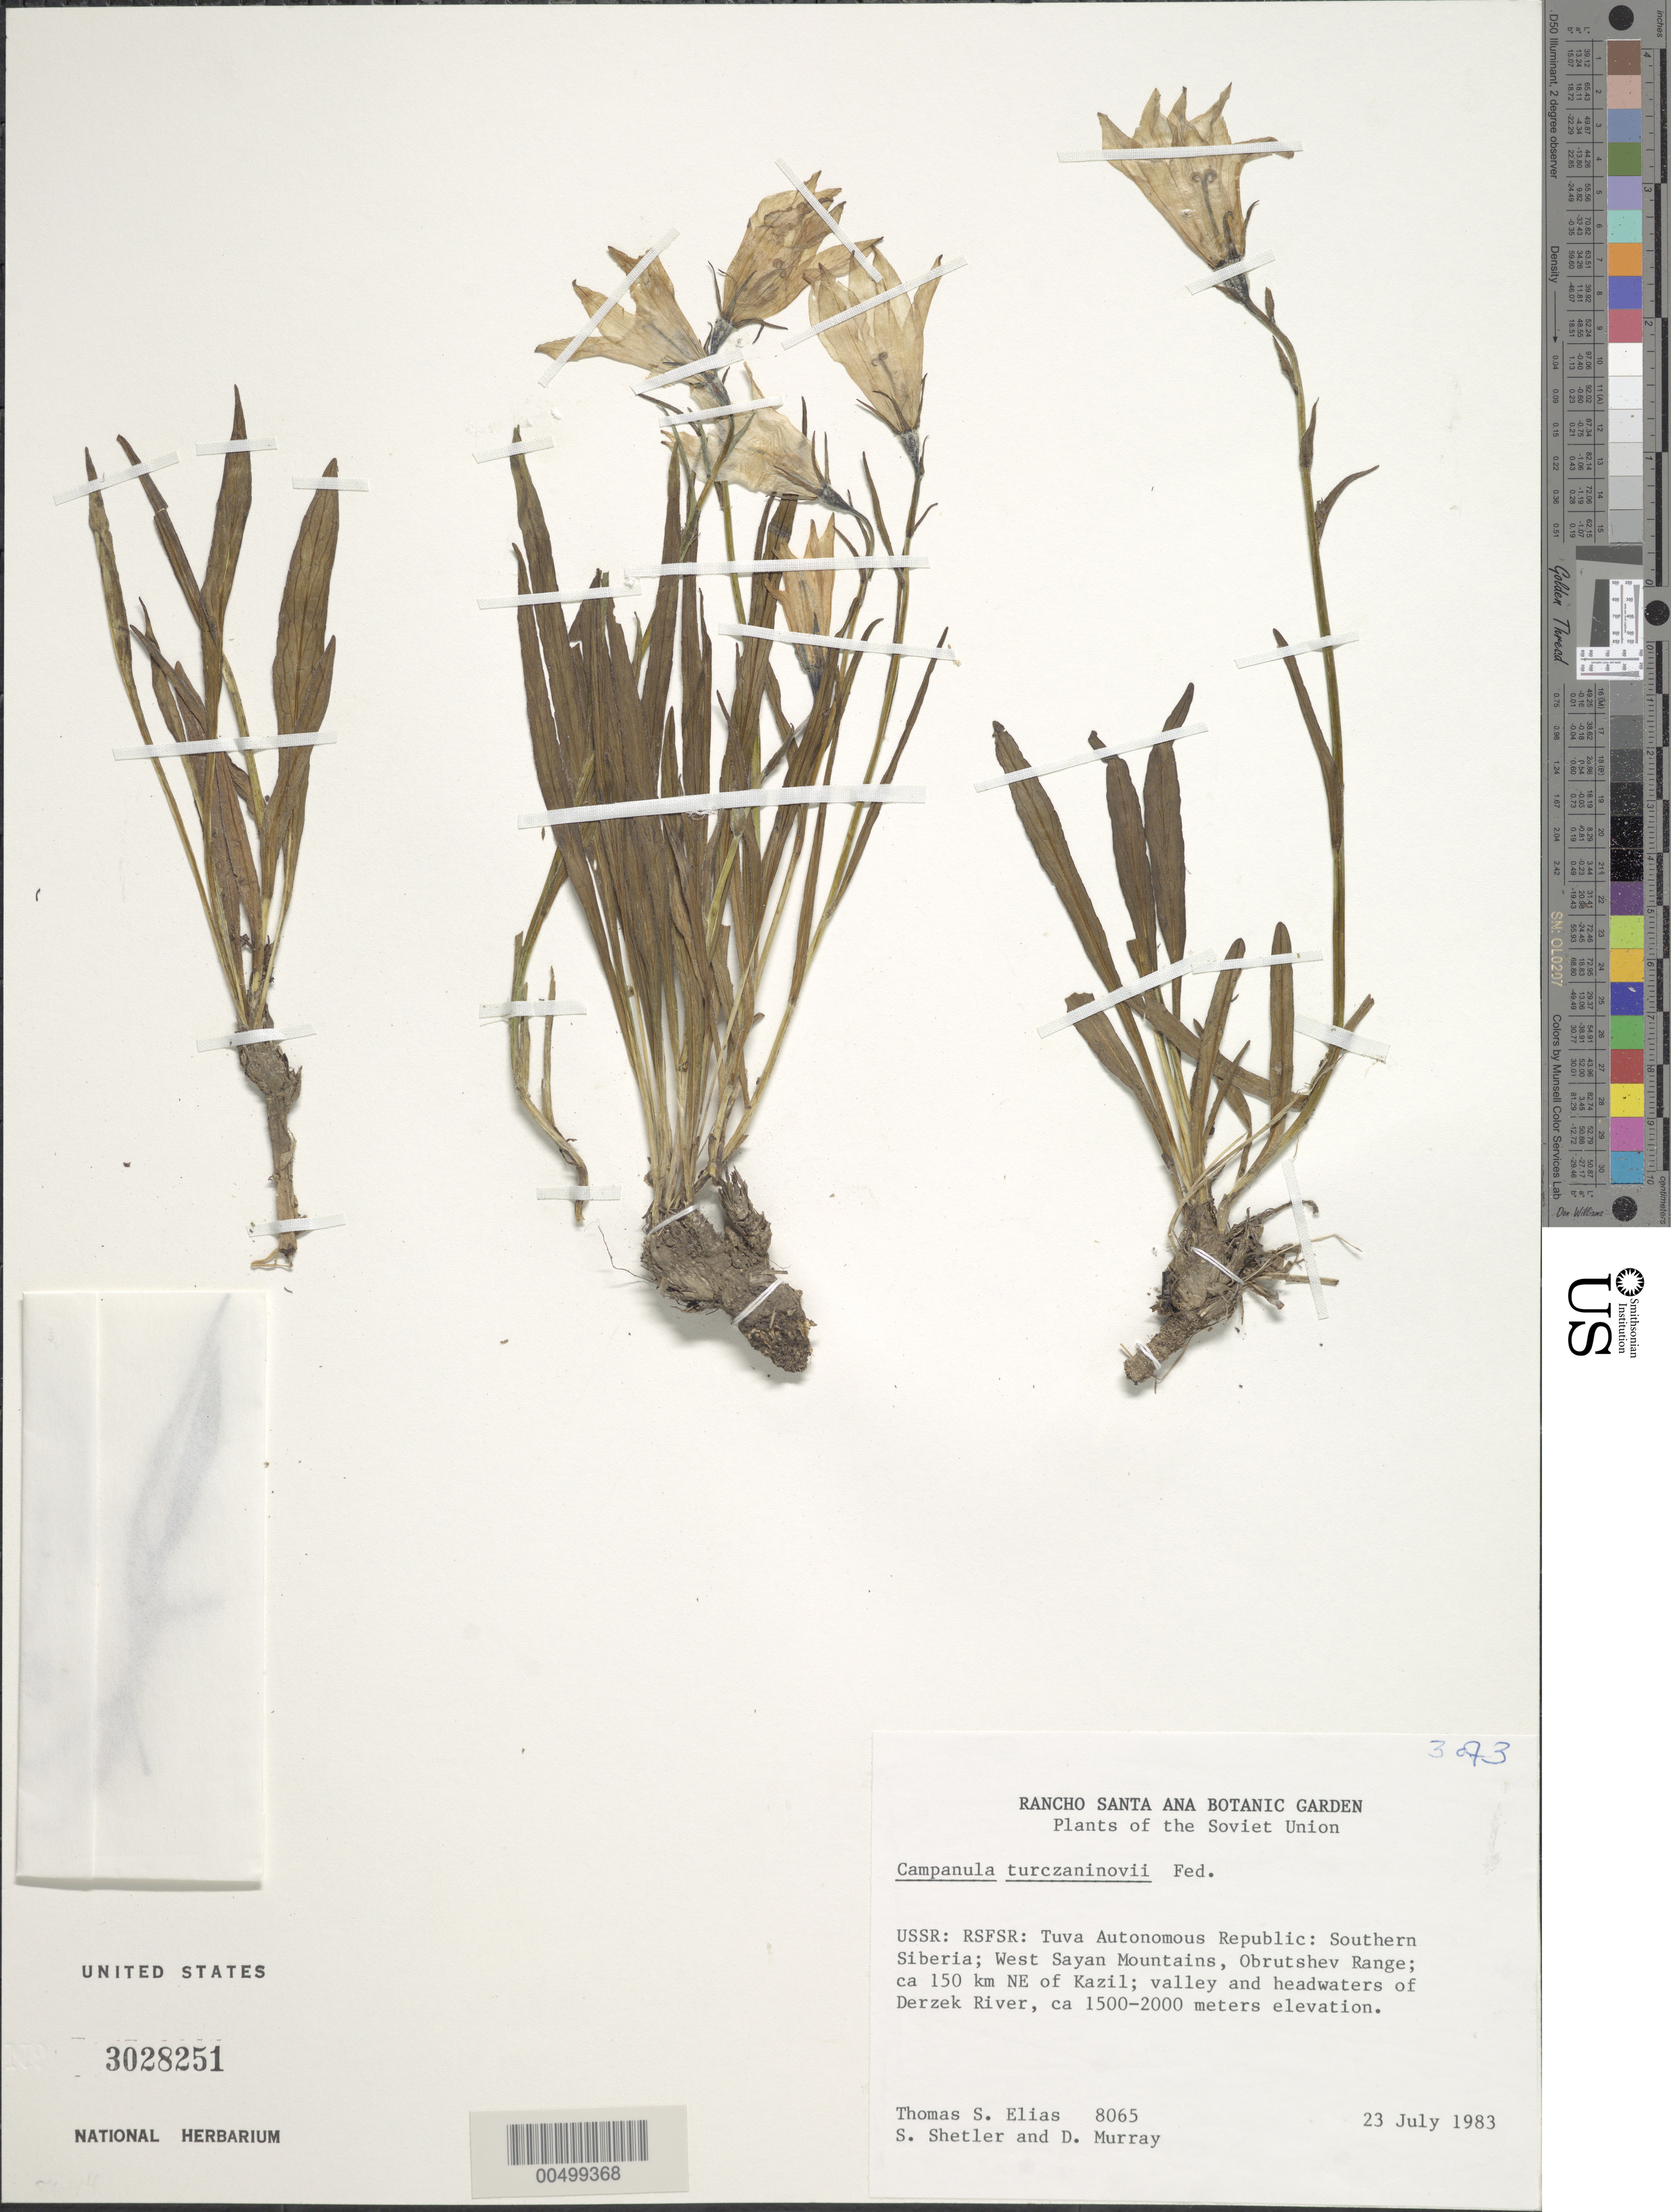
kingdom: Plantae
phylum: Tracheophyta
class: Magnoliopsida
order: Asterales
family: Campanulaceae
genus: Campanula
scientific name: Campanula turczaninovii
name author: Fed.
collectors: T. Elias, S. Shetler & D. F. Murray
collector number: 8065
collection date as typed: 23 Jul 1983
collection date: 1983-07-23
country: Russian Federation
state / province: Tuva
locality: West Sayan Mountains, Obrutshev Range, ca. 150 km NE of Kazil [Kyzyl], valley and headwaters of Derzek River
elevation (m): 1500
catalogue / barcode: US 3028251